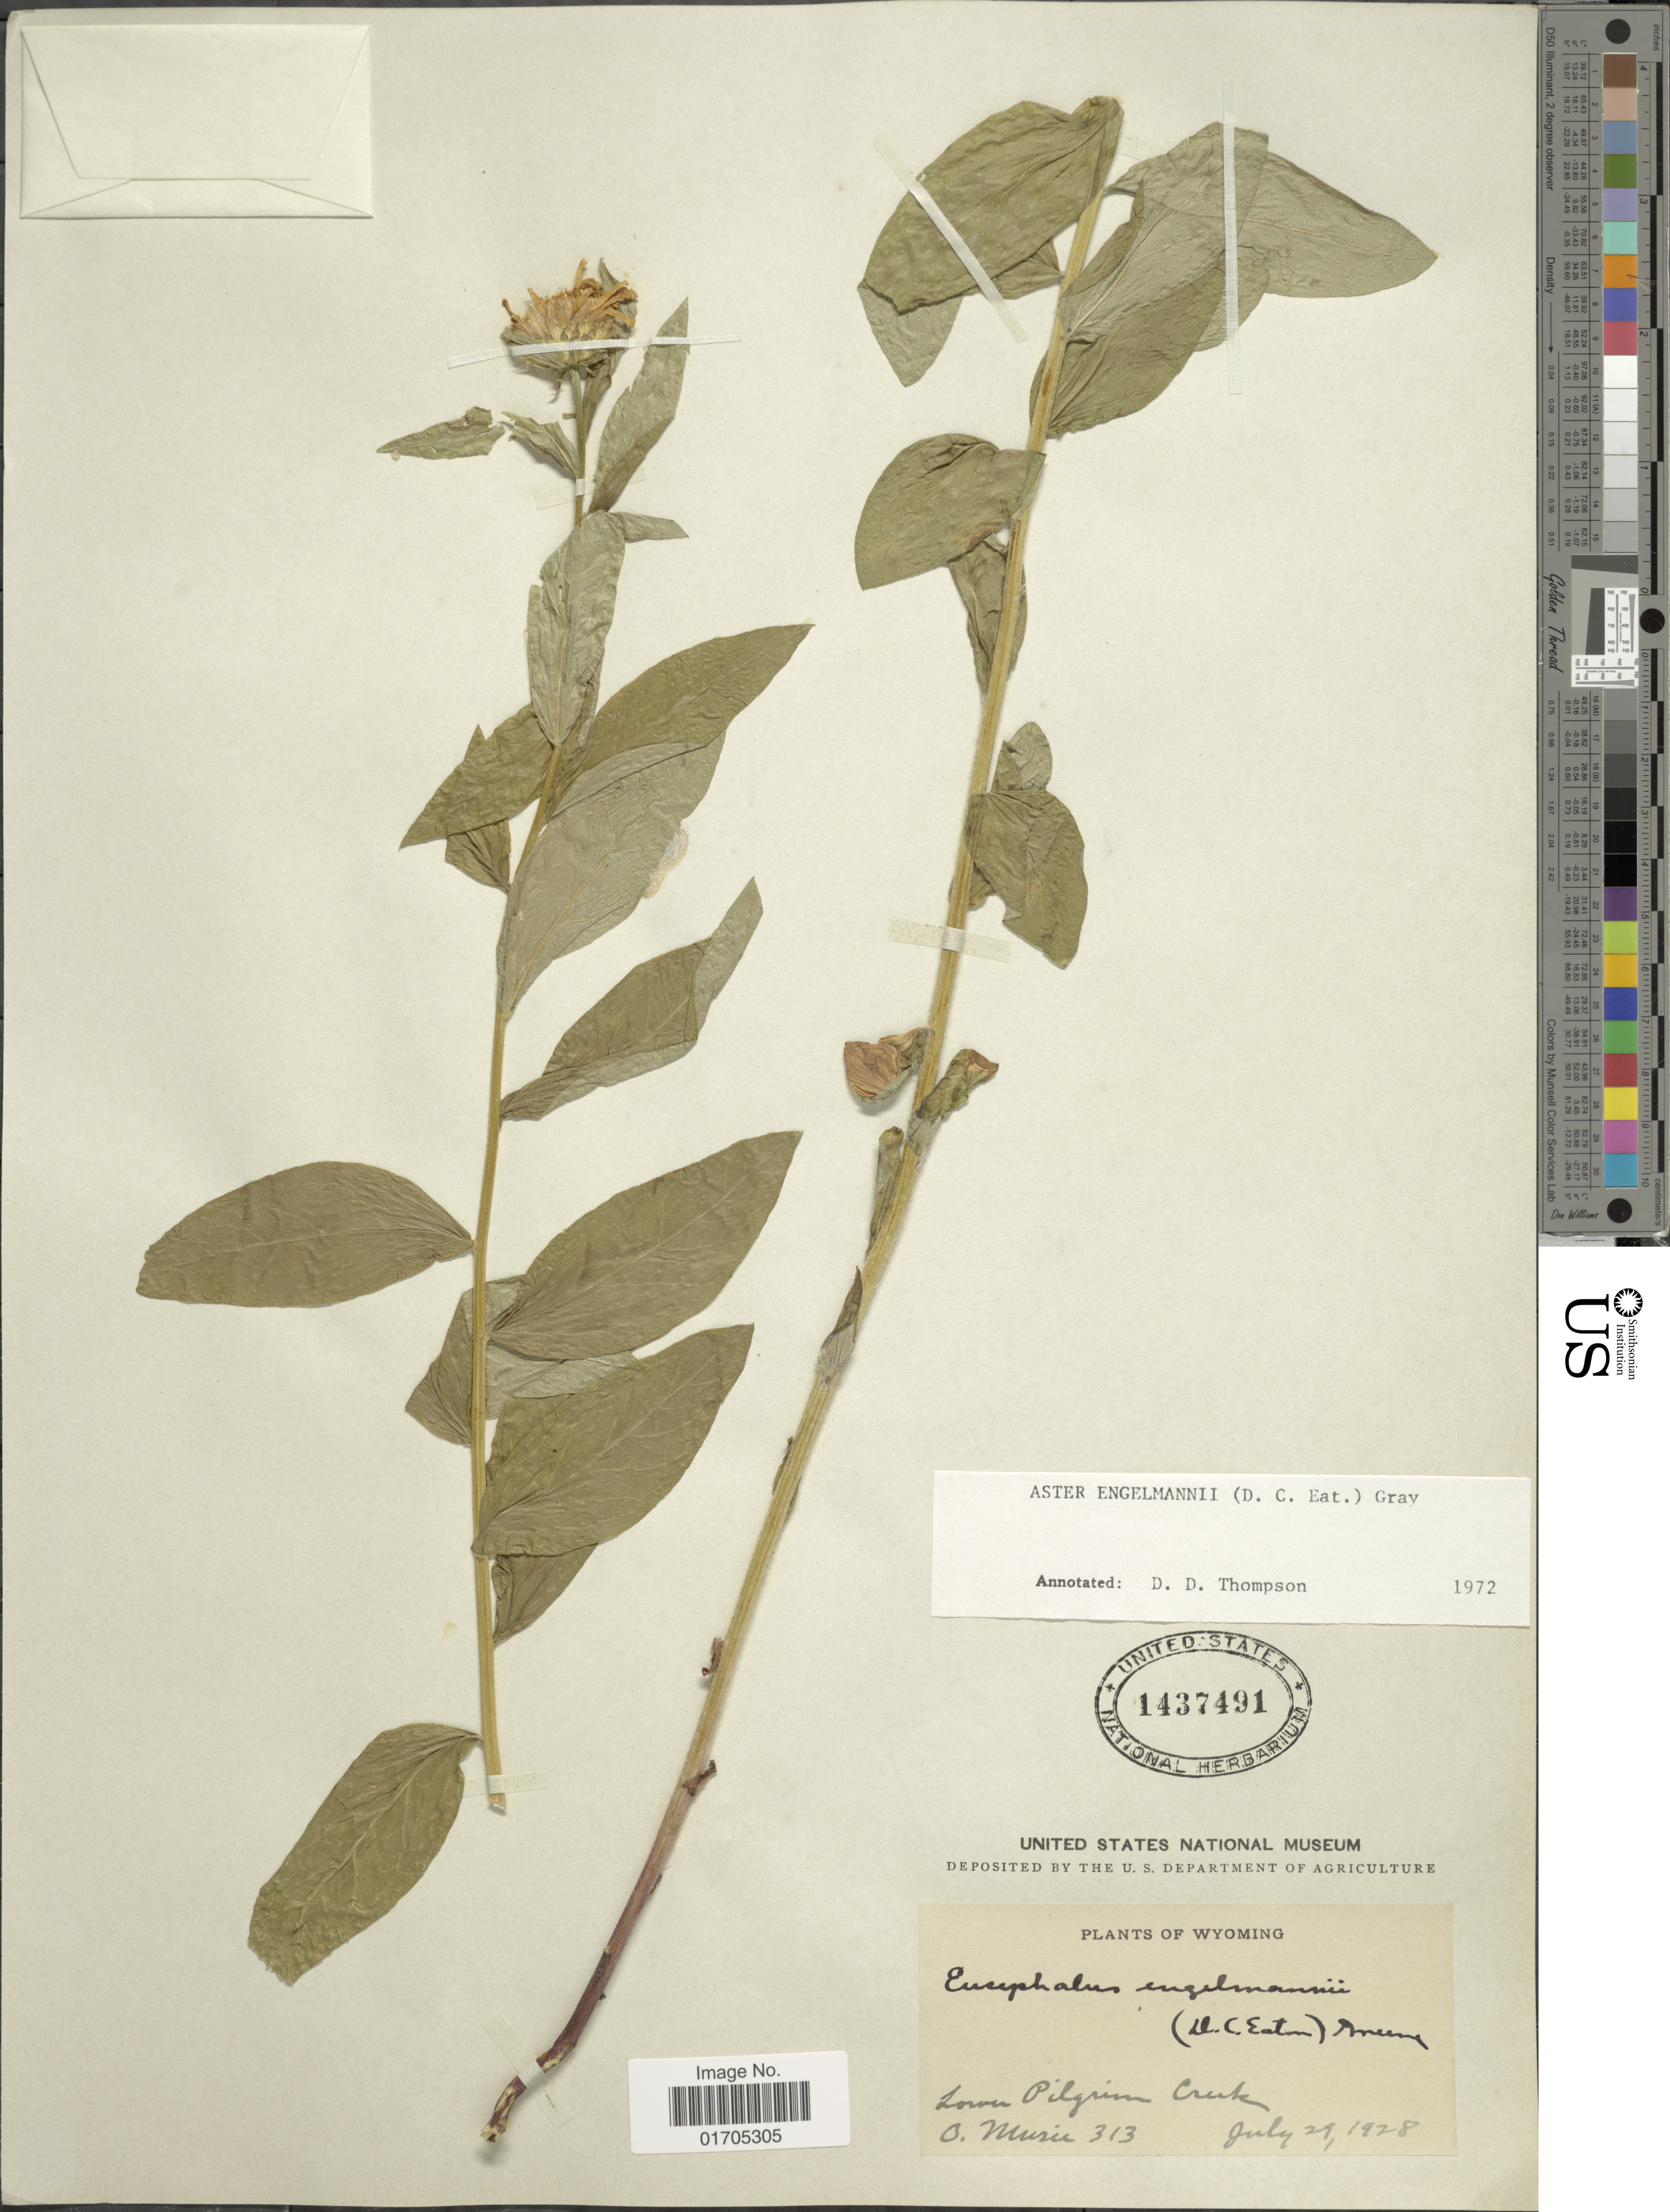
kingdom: Plantae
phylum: Tracheophyta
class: Magnoliopsida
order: Asterales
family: Asteraceae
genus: Eucephalus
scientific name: Eucephalus engelmannii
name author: (D.C. Eaton) Greene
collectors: O. Murie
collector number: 313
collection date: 1928-07-29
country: United States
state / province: Wyoming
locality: Lower Pilgrim Creek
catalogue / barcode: US 1437491